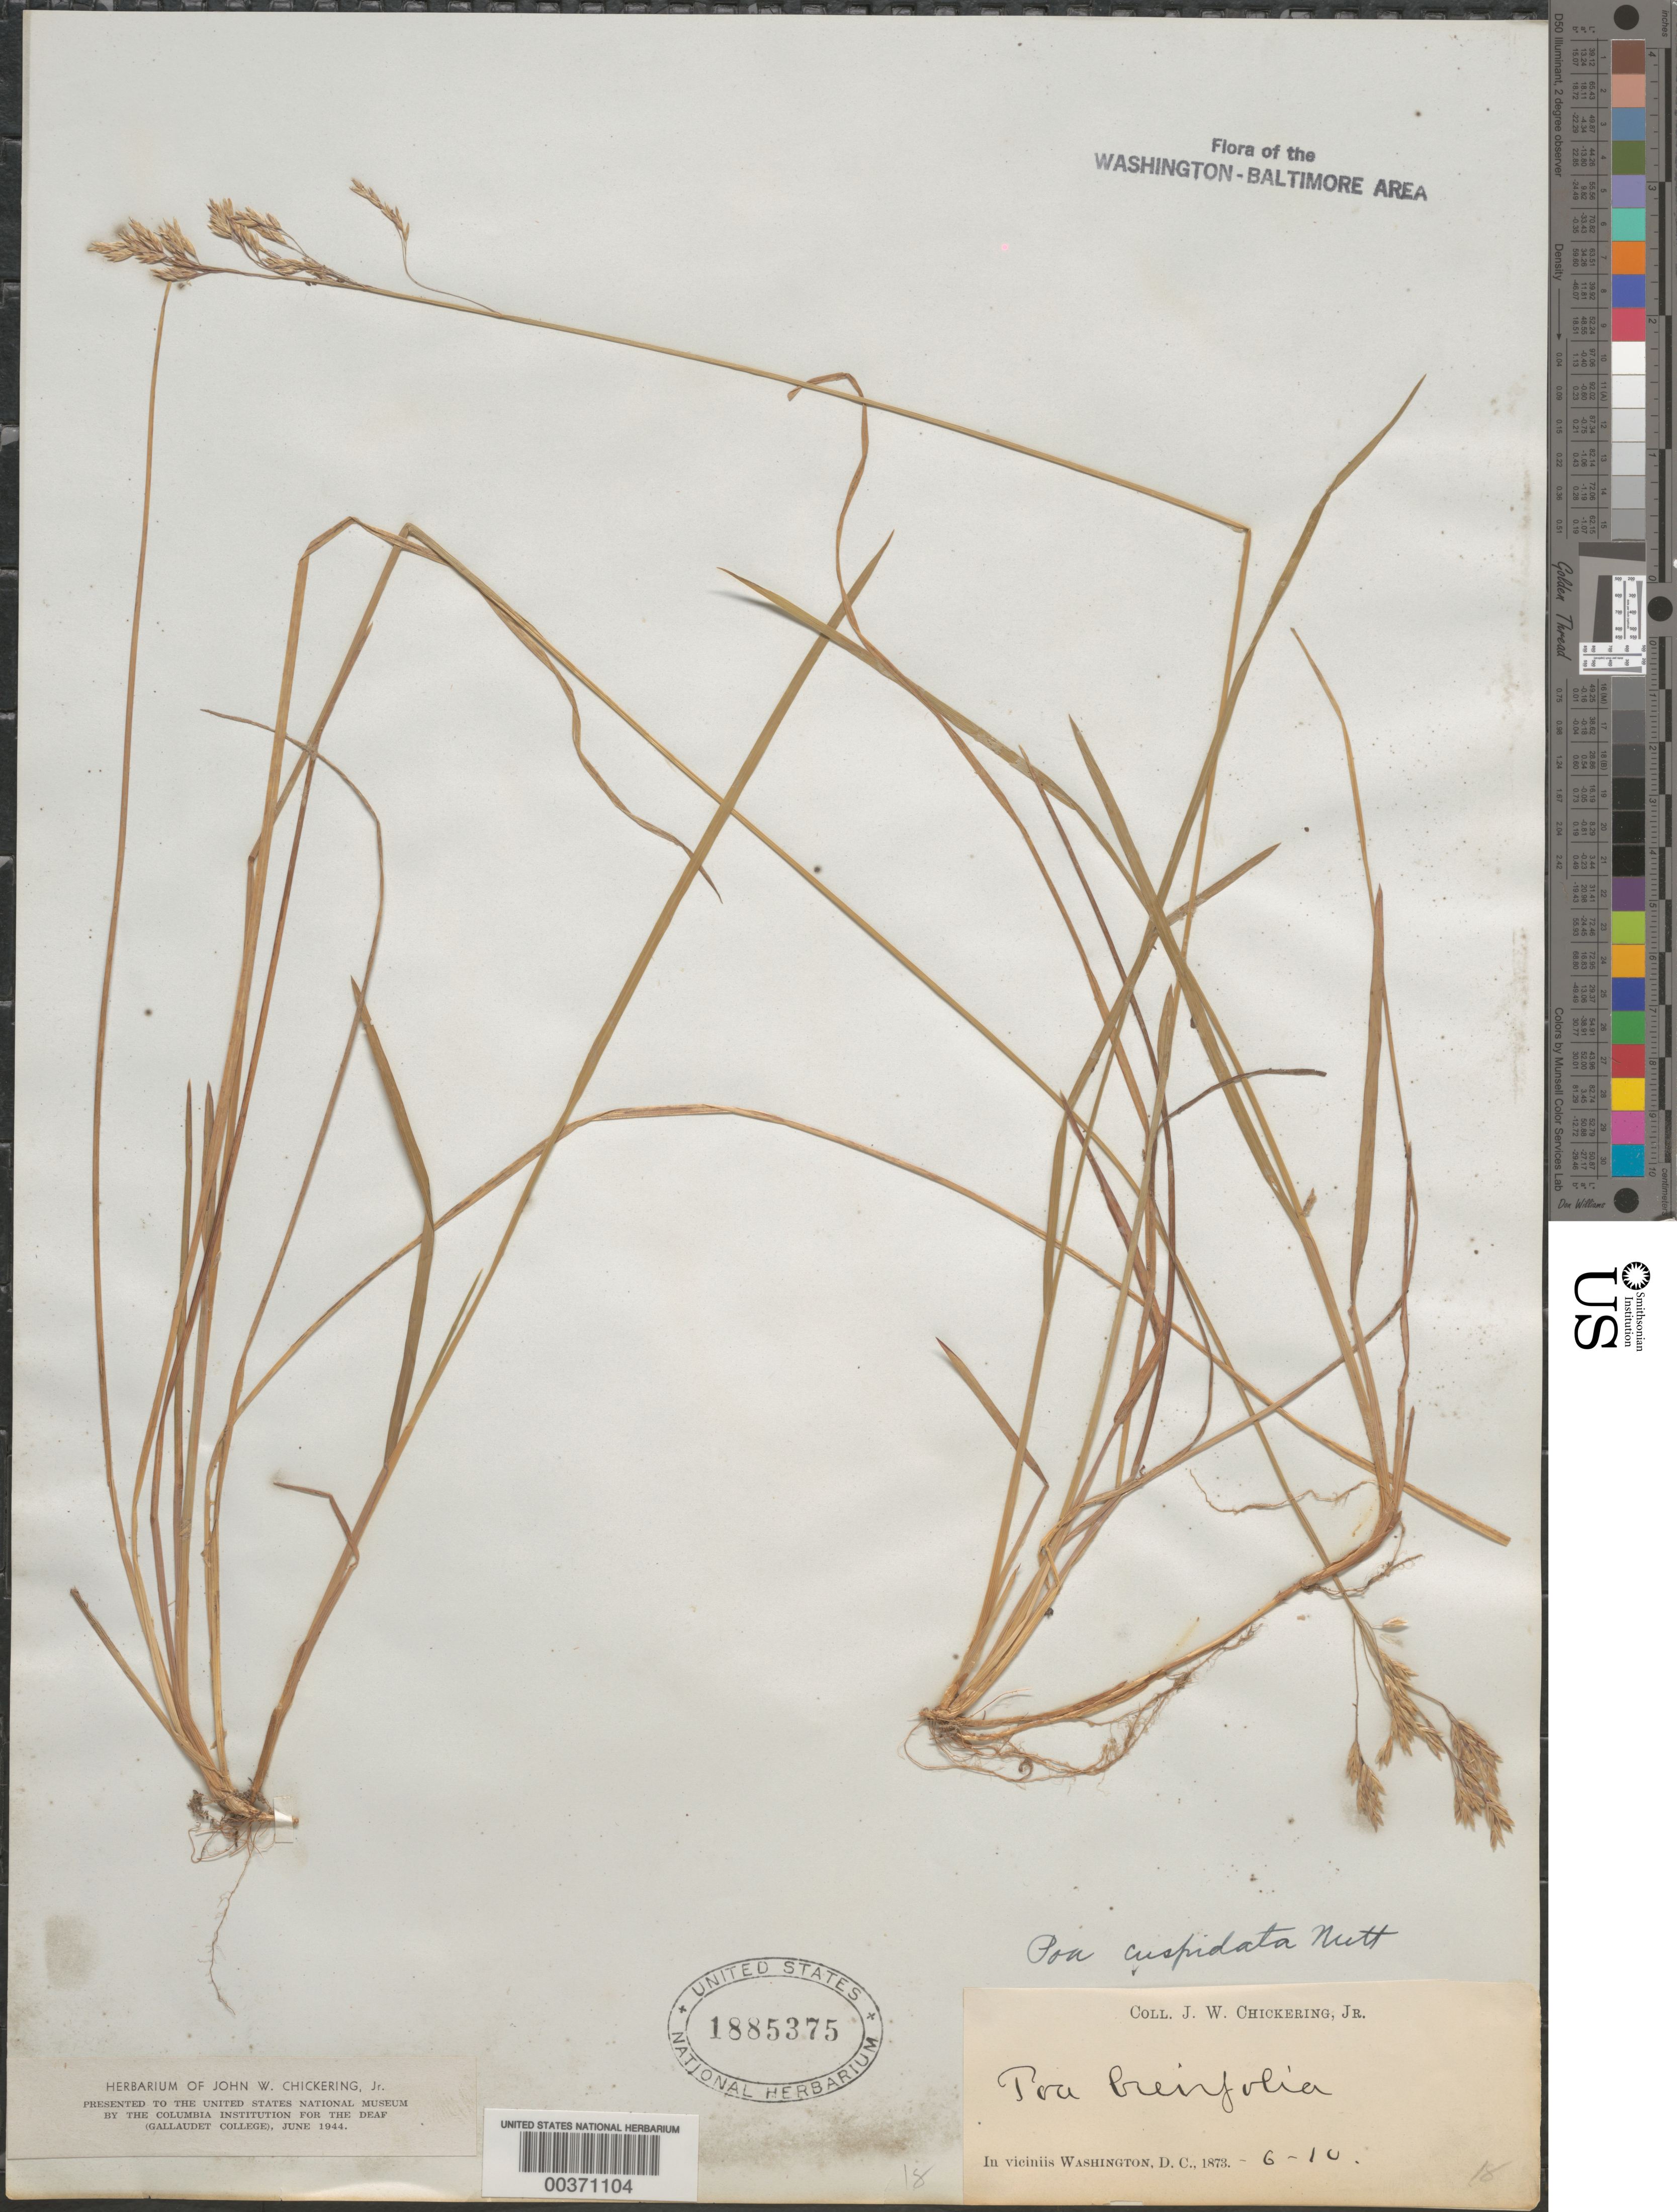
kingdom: Plantae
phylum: Tracheophyta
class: Liliopsida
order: Poales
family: Poaceae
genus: Poa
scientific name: Poa cuspidata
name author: Nutt.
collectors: J. Chickering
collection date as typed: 06 Oct 1873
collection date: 1873-10-06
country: United States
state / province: District of Columbia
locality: Washington DC area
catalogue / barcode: US 1885375